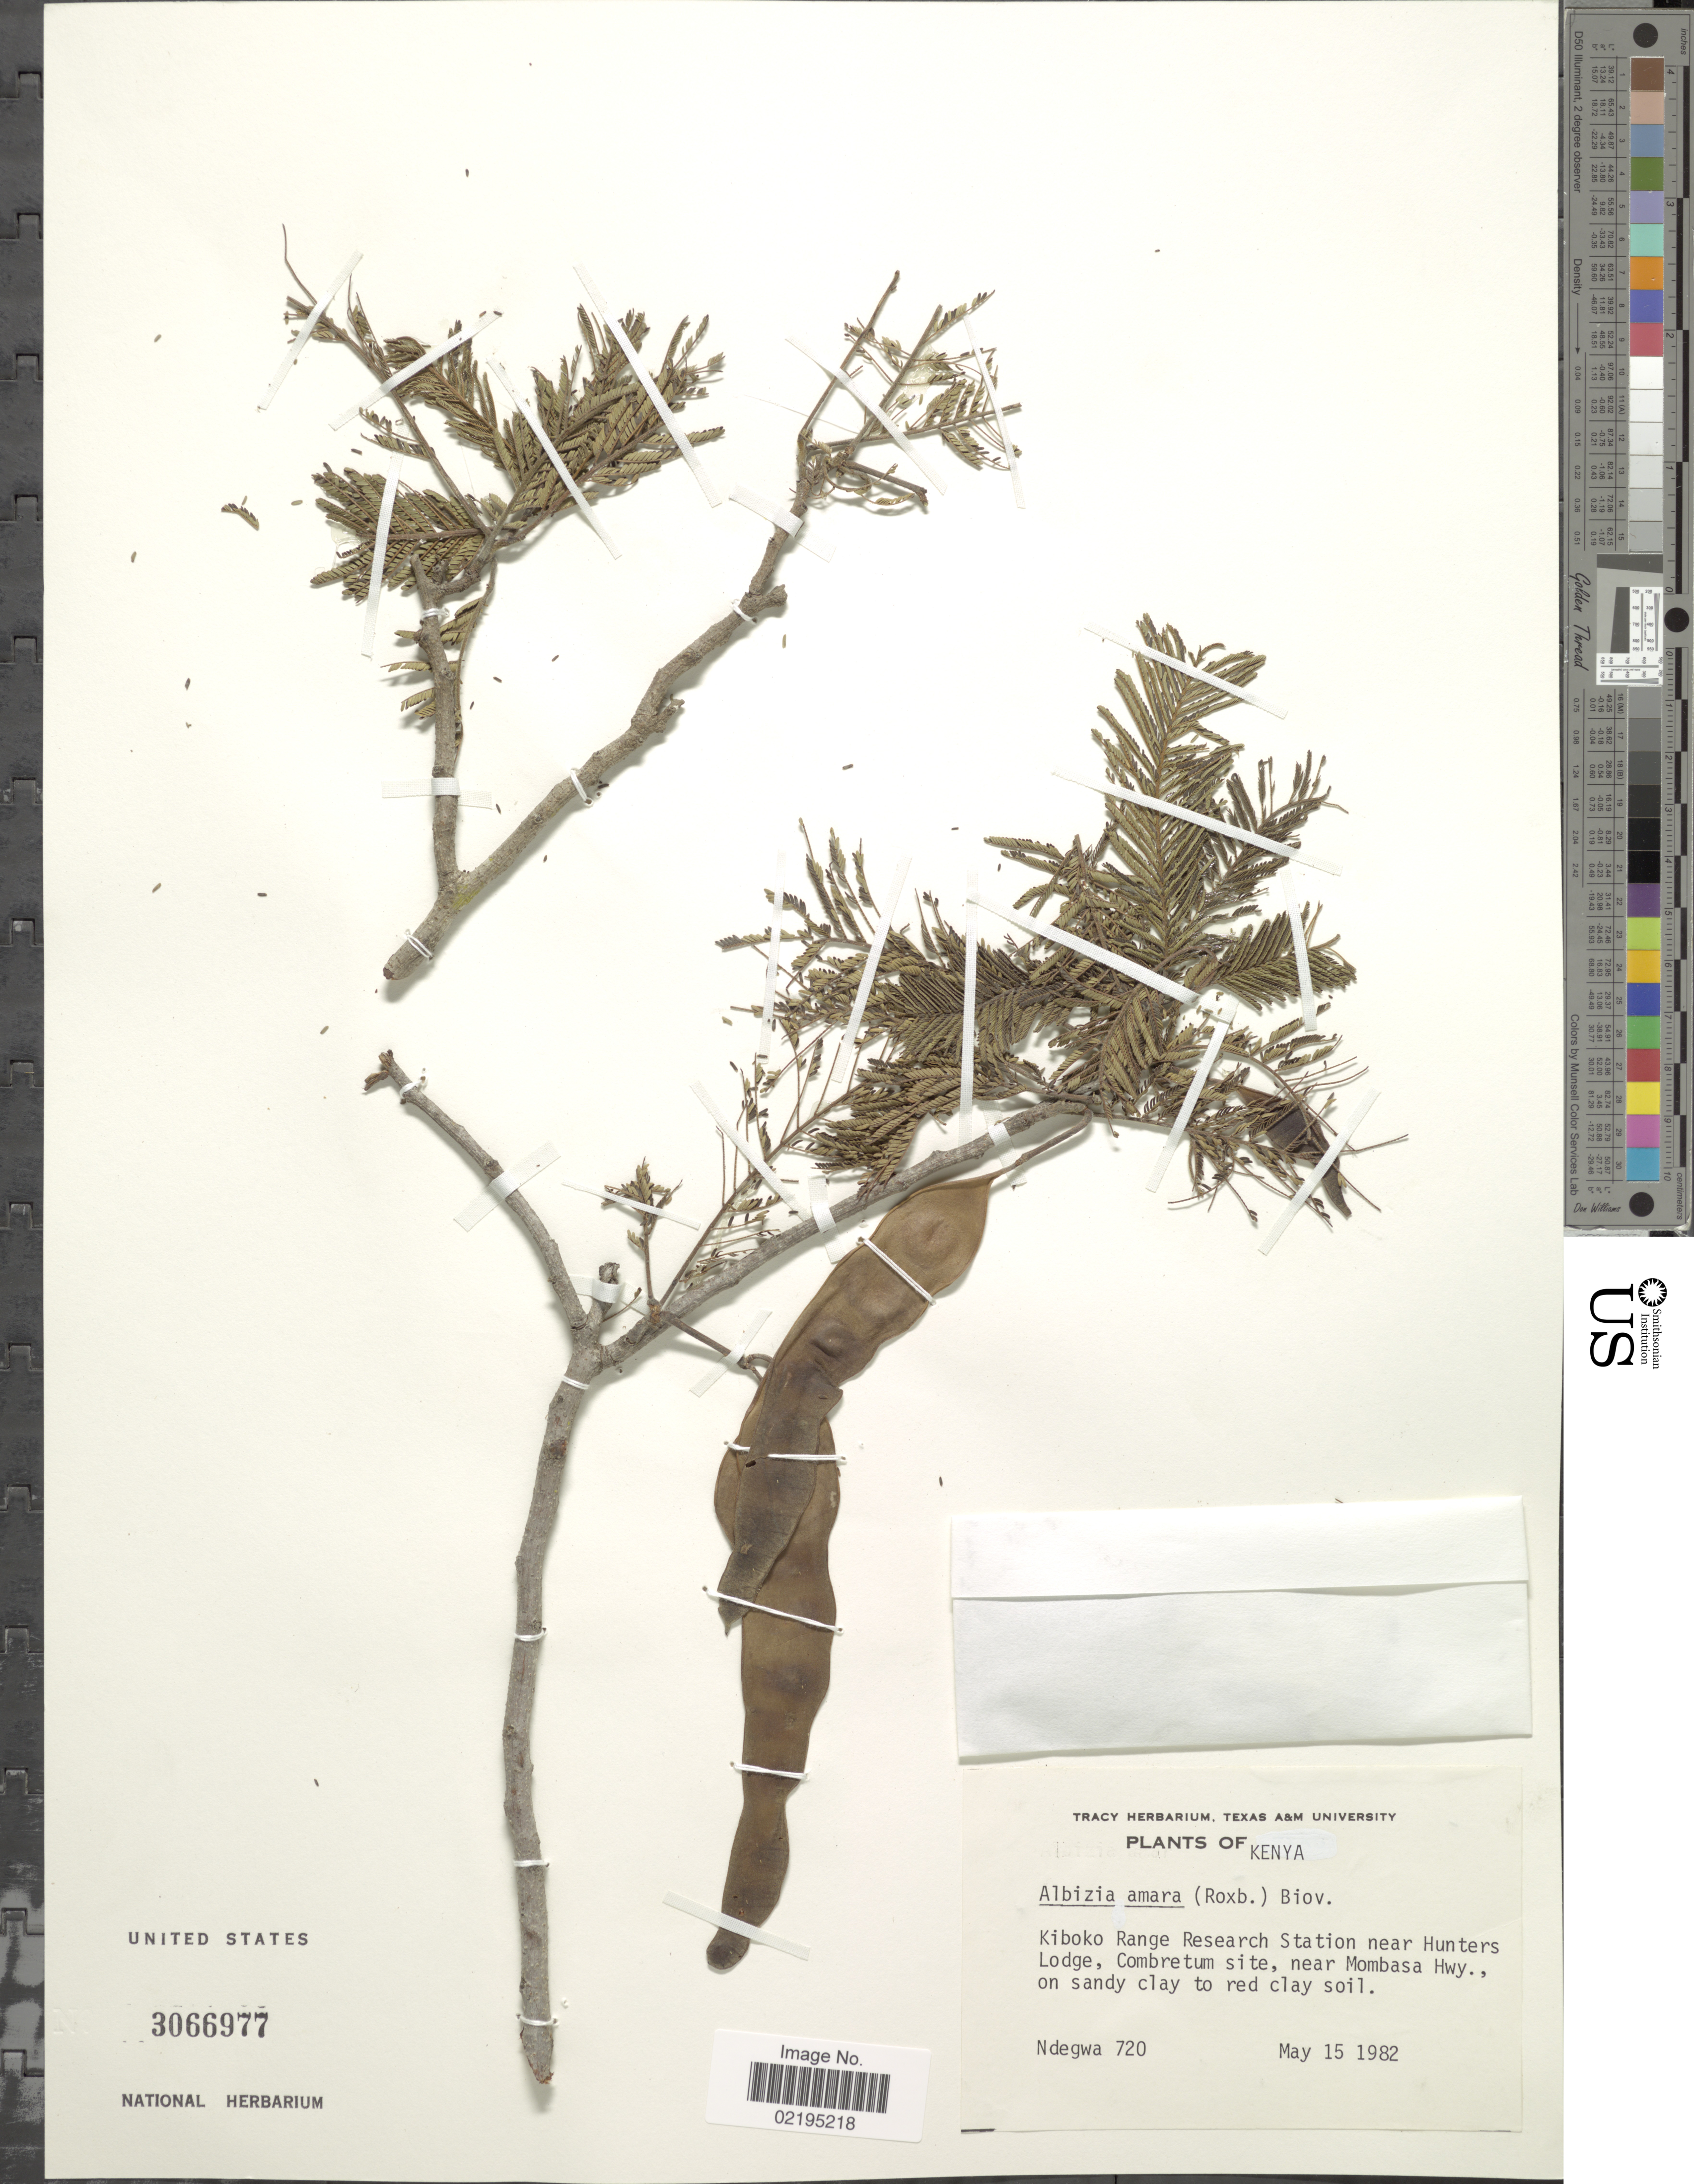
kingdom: Plantae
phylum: Tracheophyta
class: Magnoliopsida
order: Fabales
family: Fabaceae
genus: Albizia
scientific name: Albizia amara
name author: (Roxb.) Boivin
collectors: -. Ndegwa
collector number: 720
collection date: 1982-05-15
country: Kenya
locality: Kiboko Range Research Station near Hunters Lodge, Combretum site, near Mombasa Hwy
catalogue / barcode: US 3066977